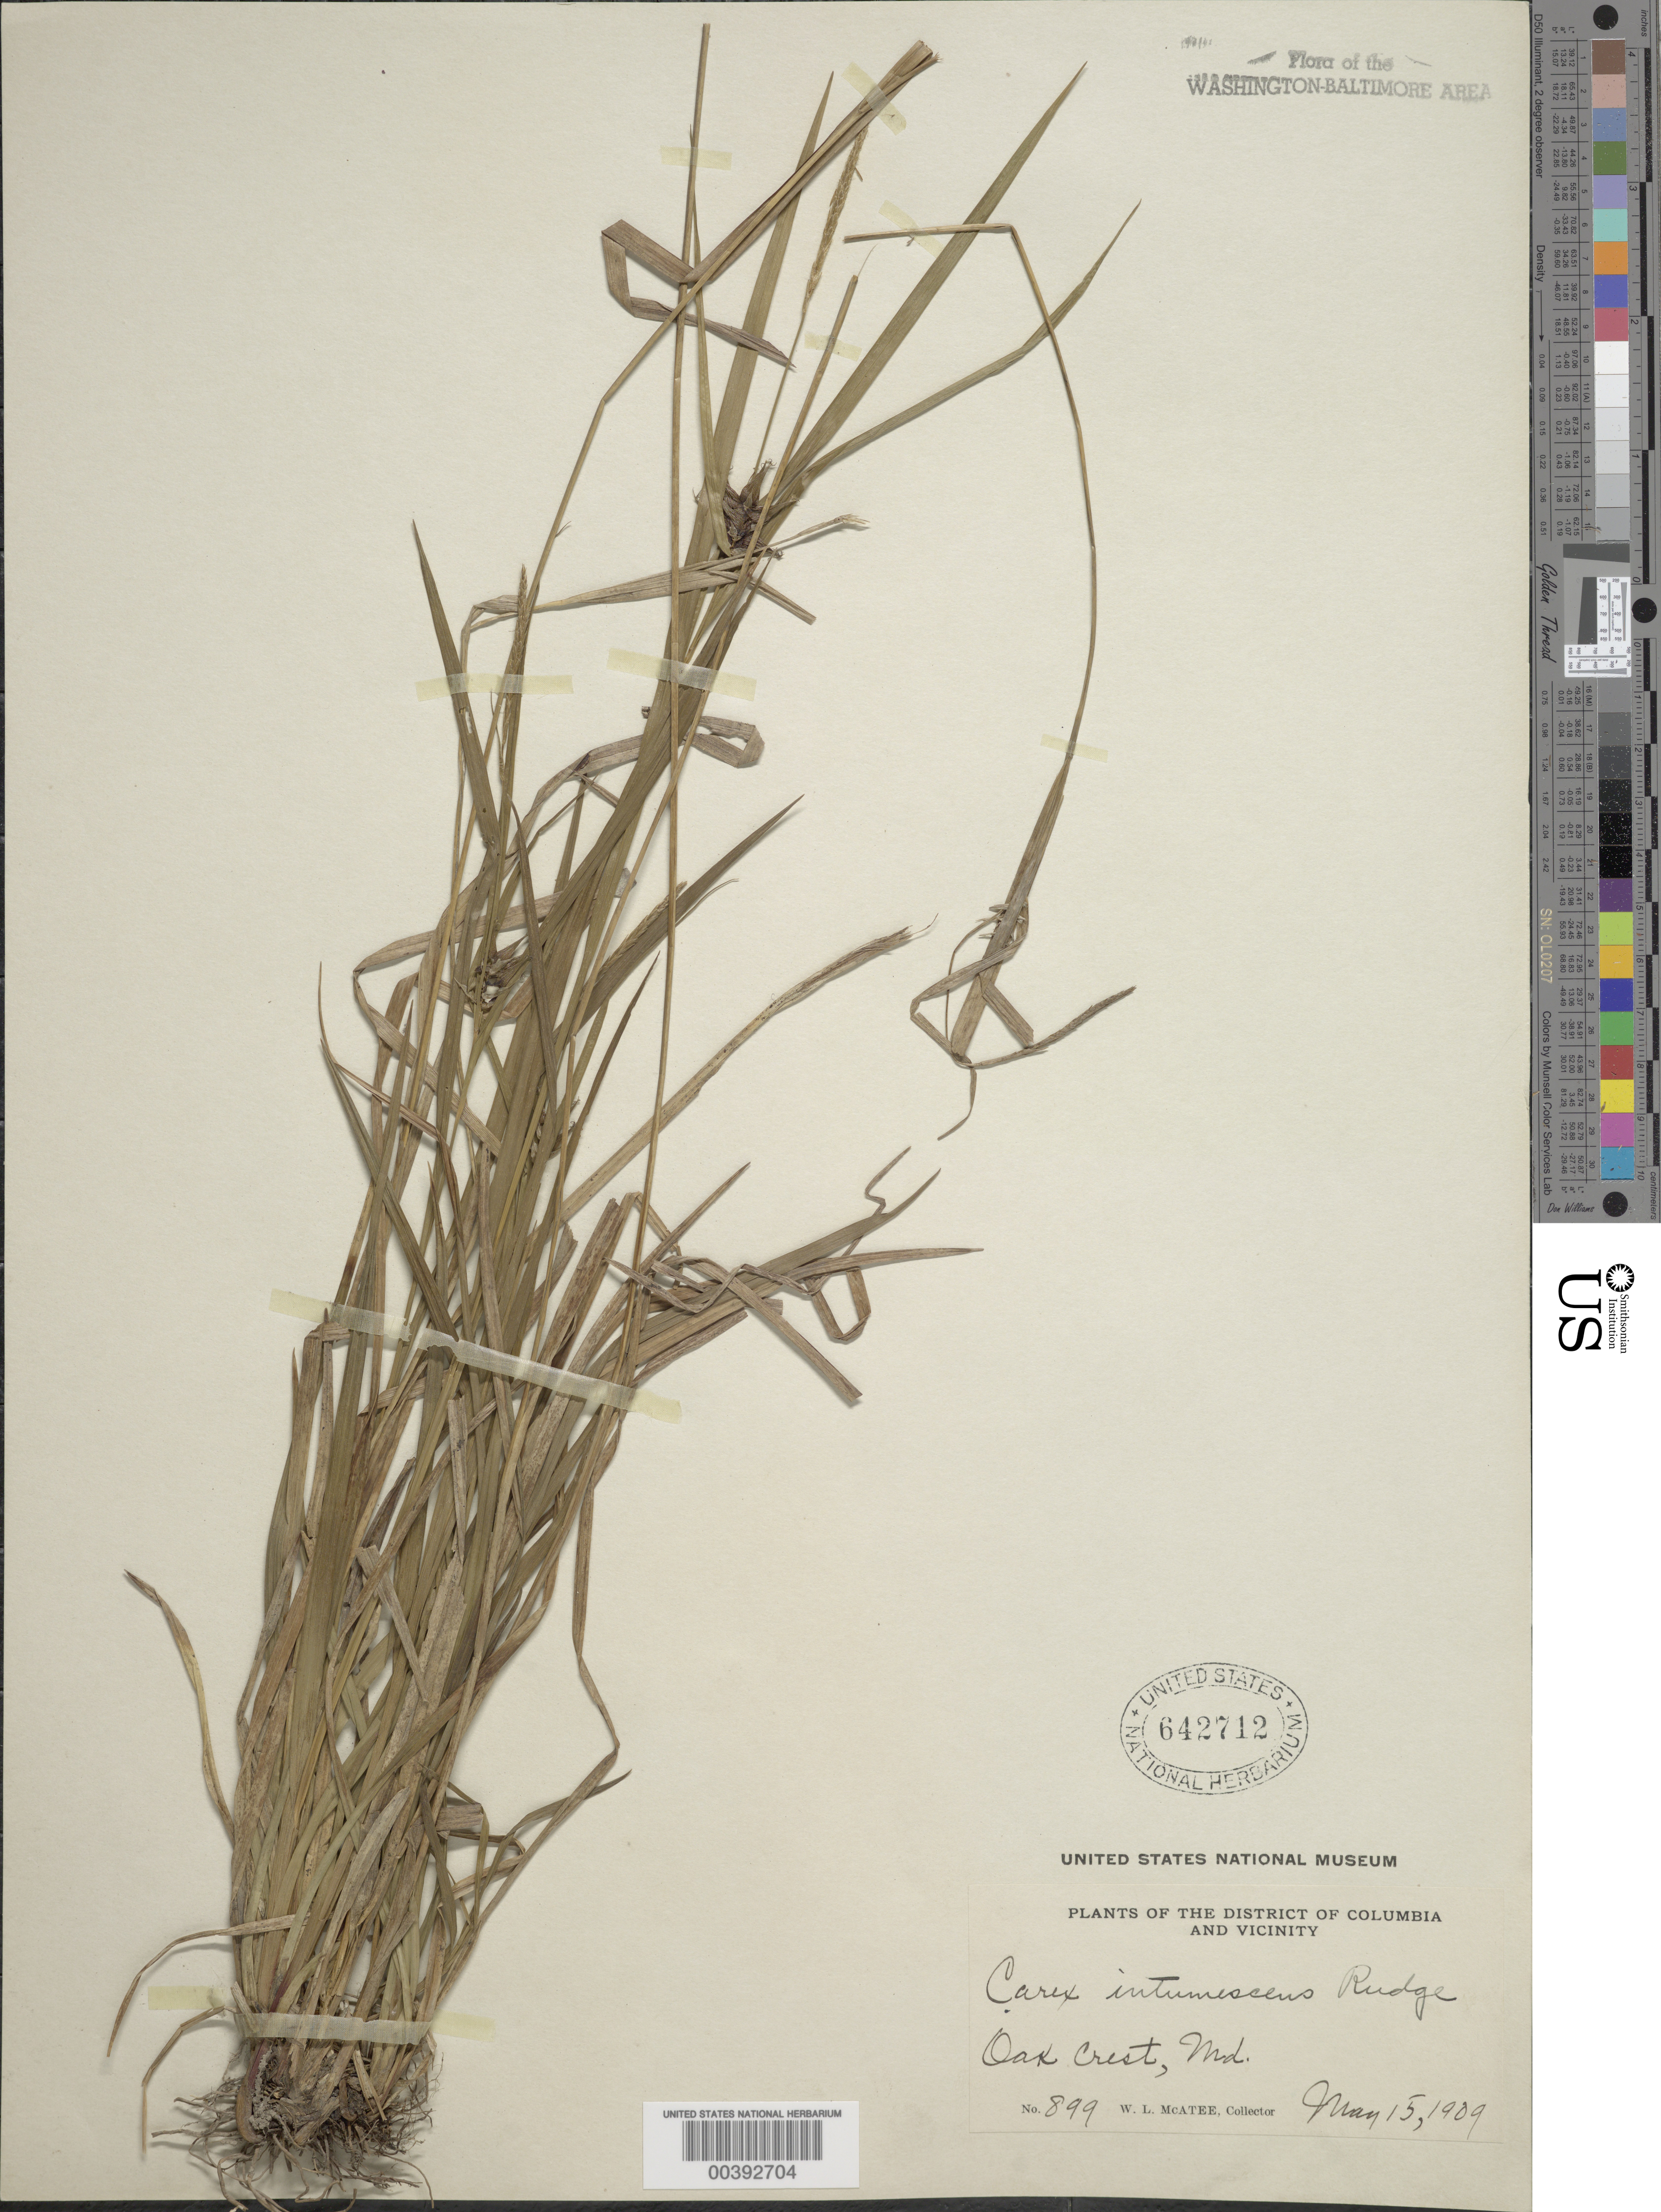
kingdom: Plantae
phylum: Tracheophyta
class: Liliopsida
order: Poales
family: Cyperaceae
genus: Carex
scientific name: Carex intumescens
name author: Rudge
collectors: W. McAtee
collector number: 899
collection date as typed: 15 May 1909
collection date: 1909-05-15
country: United States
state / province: Maryland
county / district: Prince George's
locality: Oak Crest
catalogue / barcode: US 642712